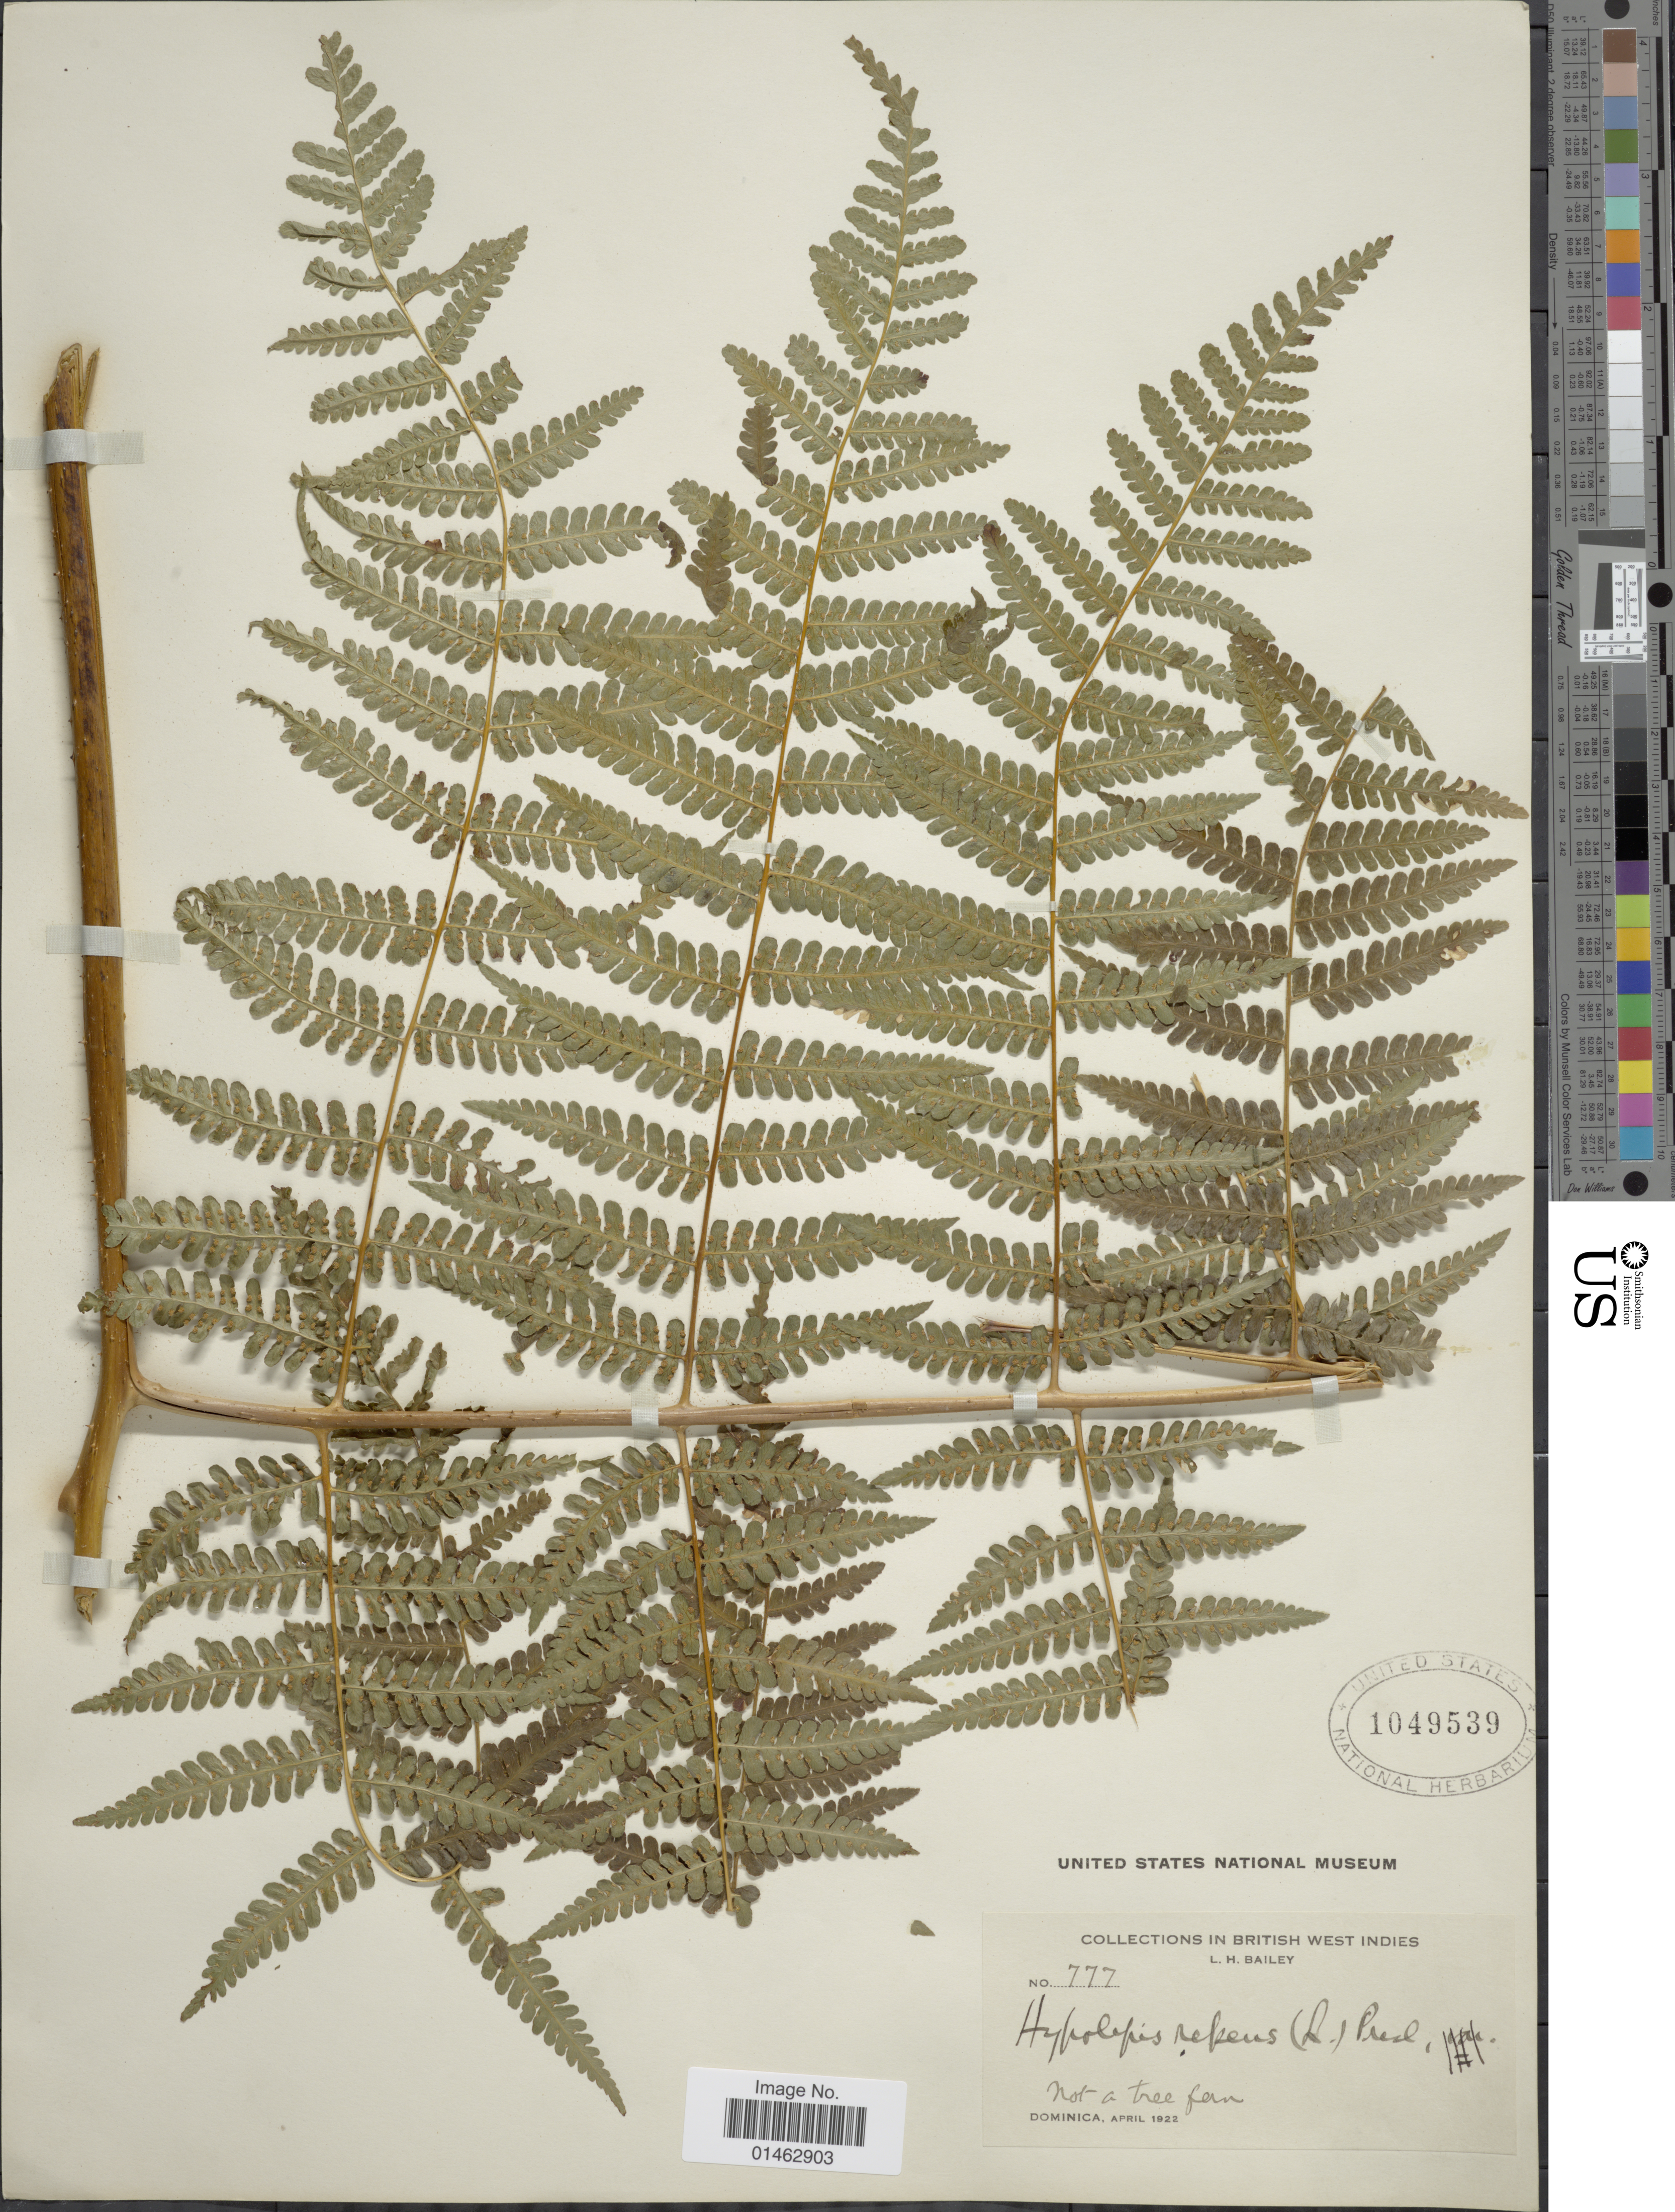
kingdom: Plantae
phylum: Tracheophyta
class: Polypodiopsida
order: Polypodiales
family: Dennstaedtiaceae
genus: Hypolepis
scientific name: Hypolepis repens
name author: (L.) C. Presl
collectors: L. H. Bailey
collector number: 777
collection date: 1922-04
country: Dominica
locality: British West Indies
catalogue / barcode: US 1049539